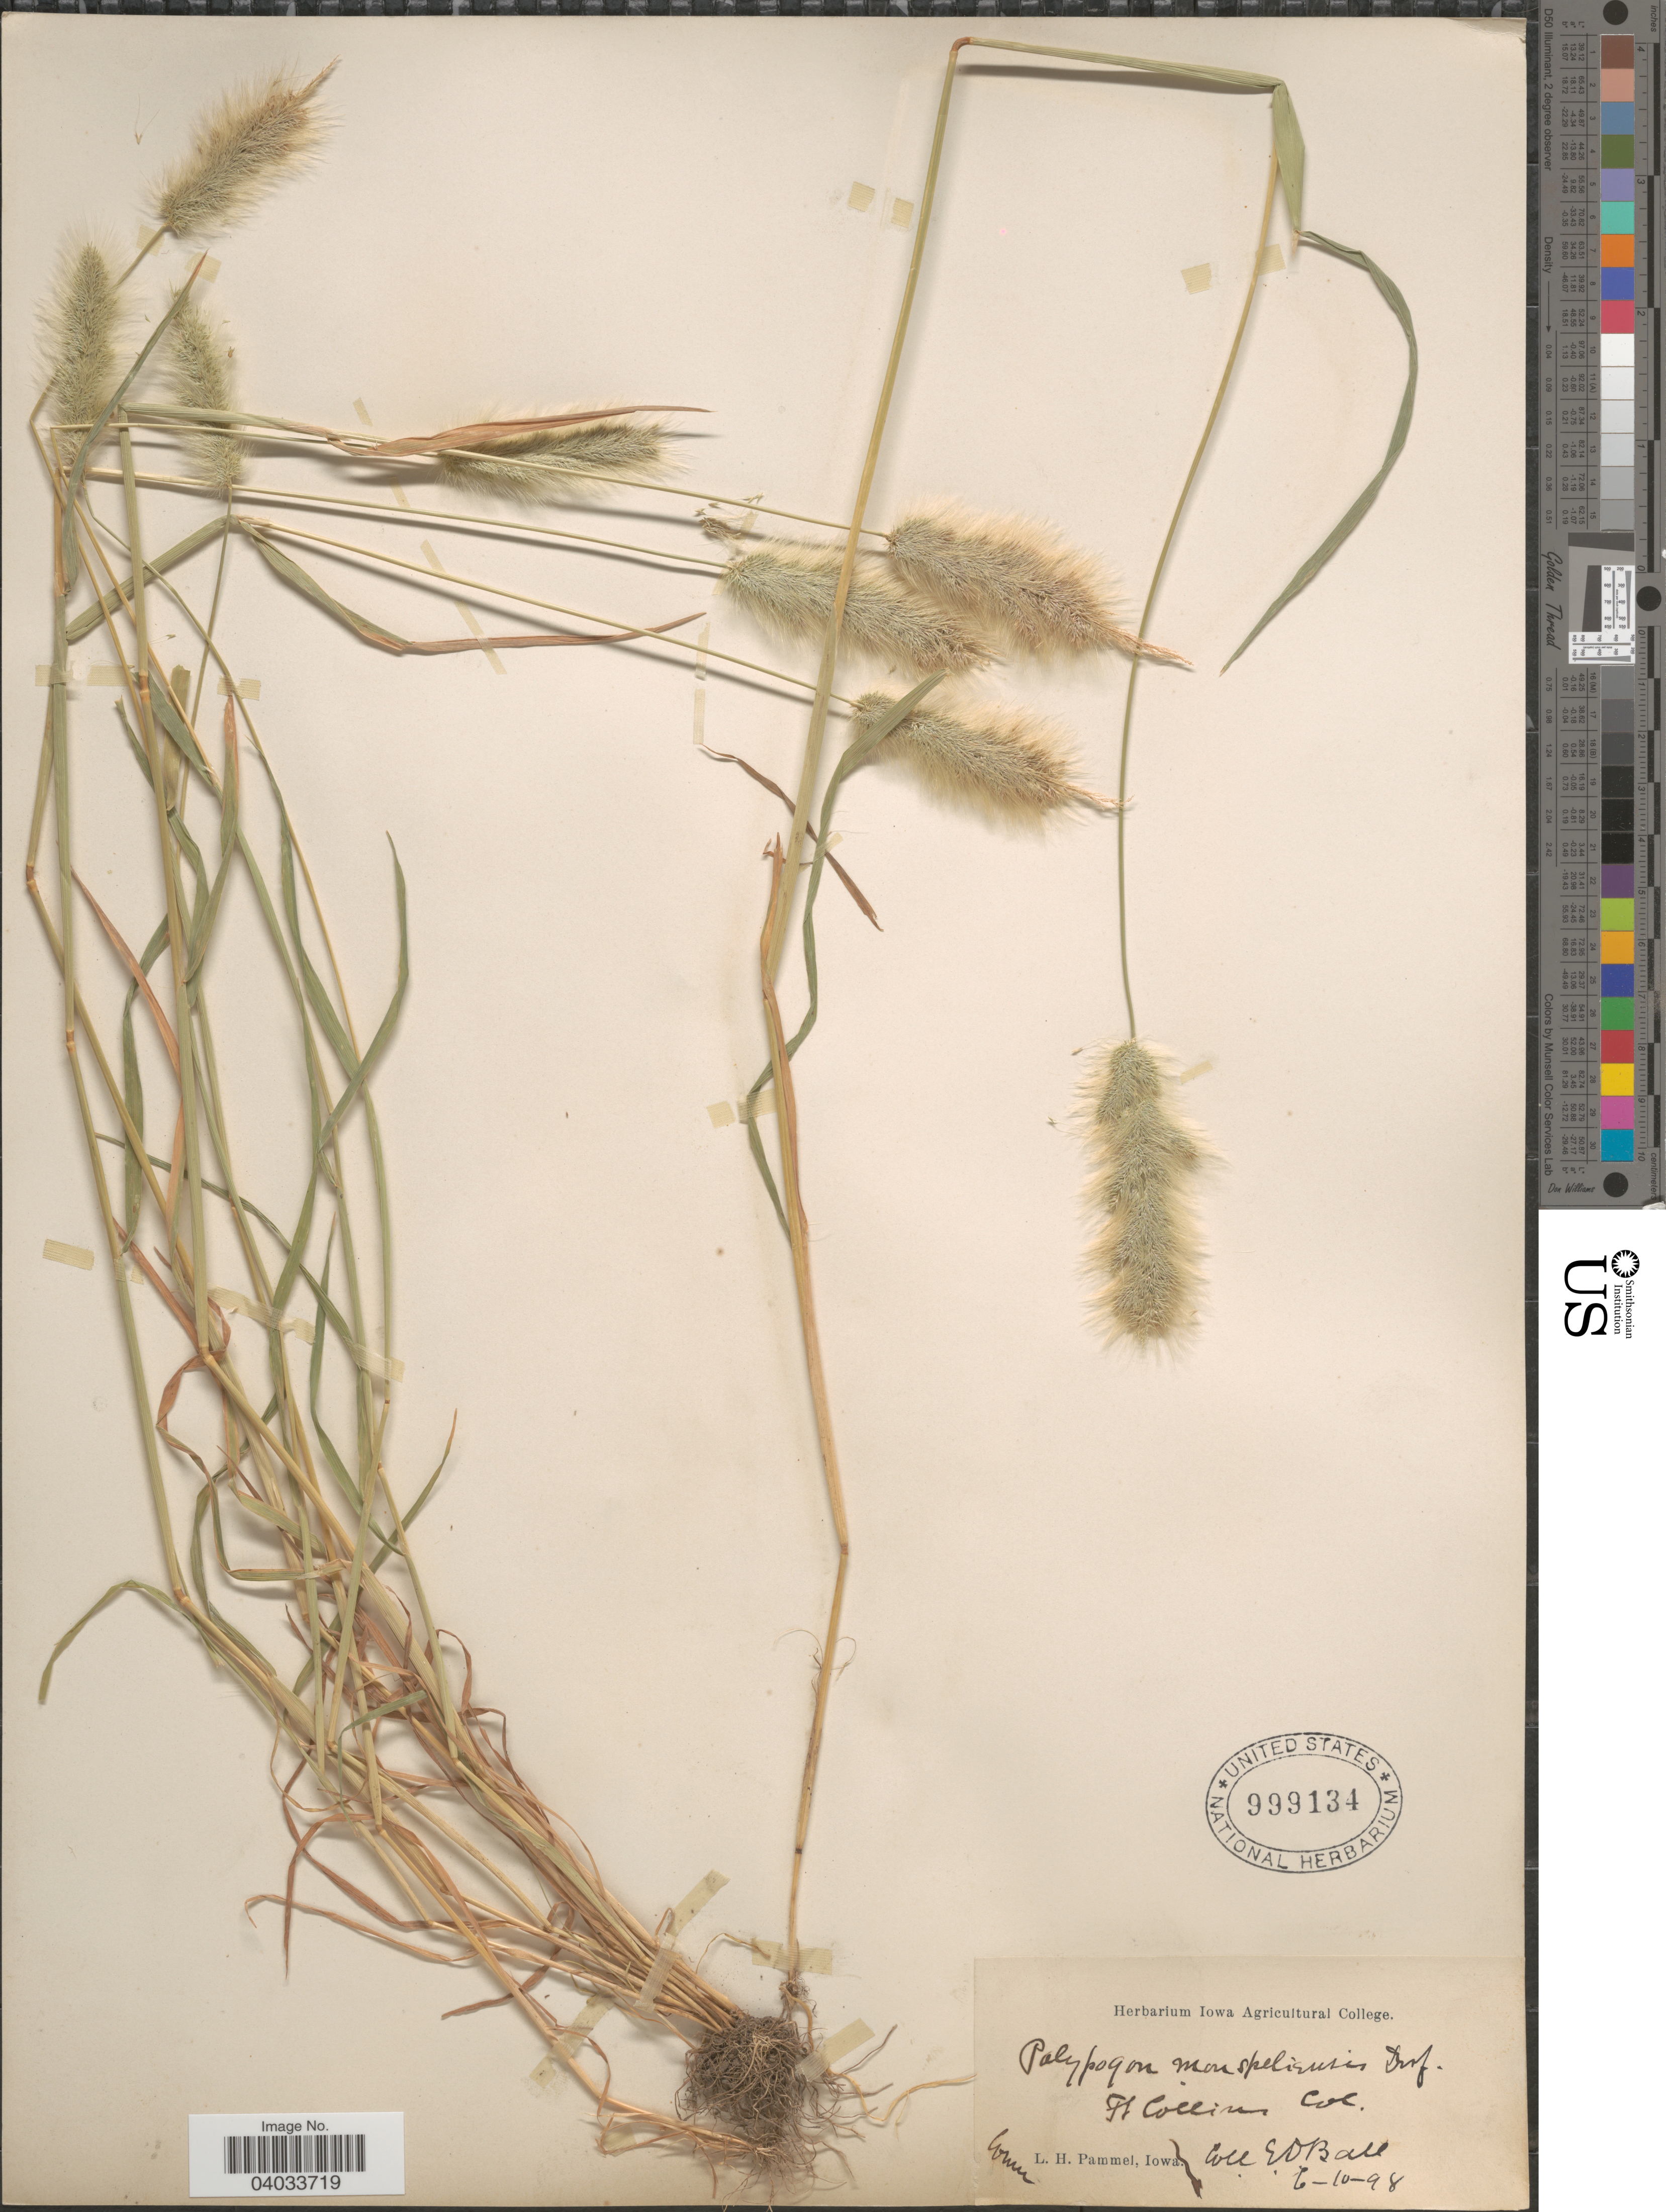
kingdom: Plantae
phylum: Tracheophyta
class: Liliopsida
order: Poales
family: Poaceae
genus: Polypogon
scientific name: Polypogon monspeliensis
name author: (L.) Desf.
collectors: E. Ball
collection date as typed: Transcribed d/m/y: 10/6/98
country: United States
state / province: Colorado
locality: Ft Collins.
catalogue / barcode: US 999134